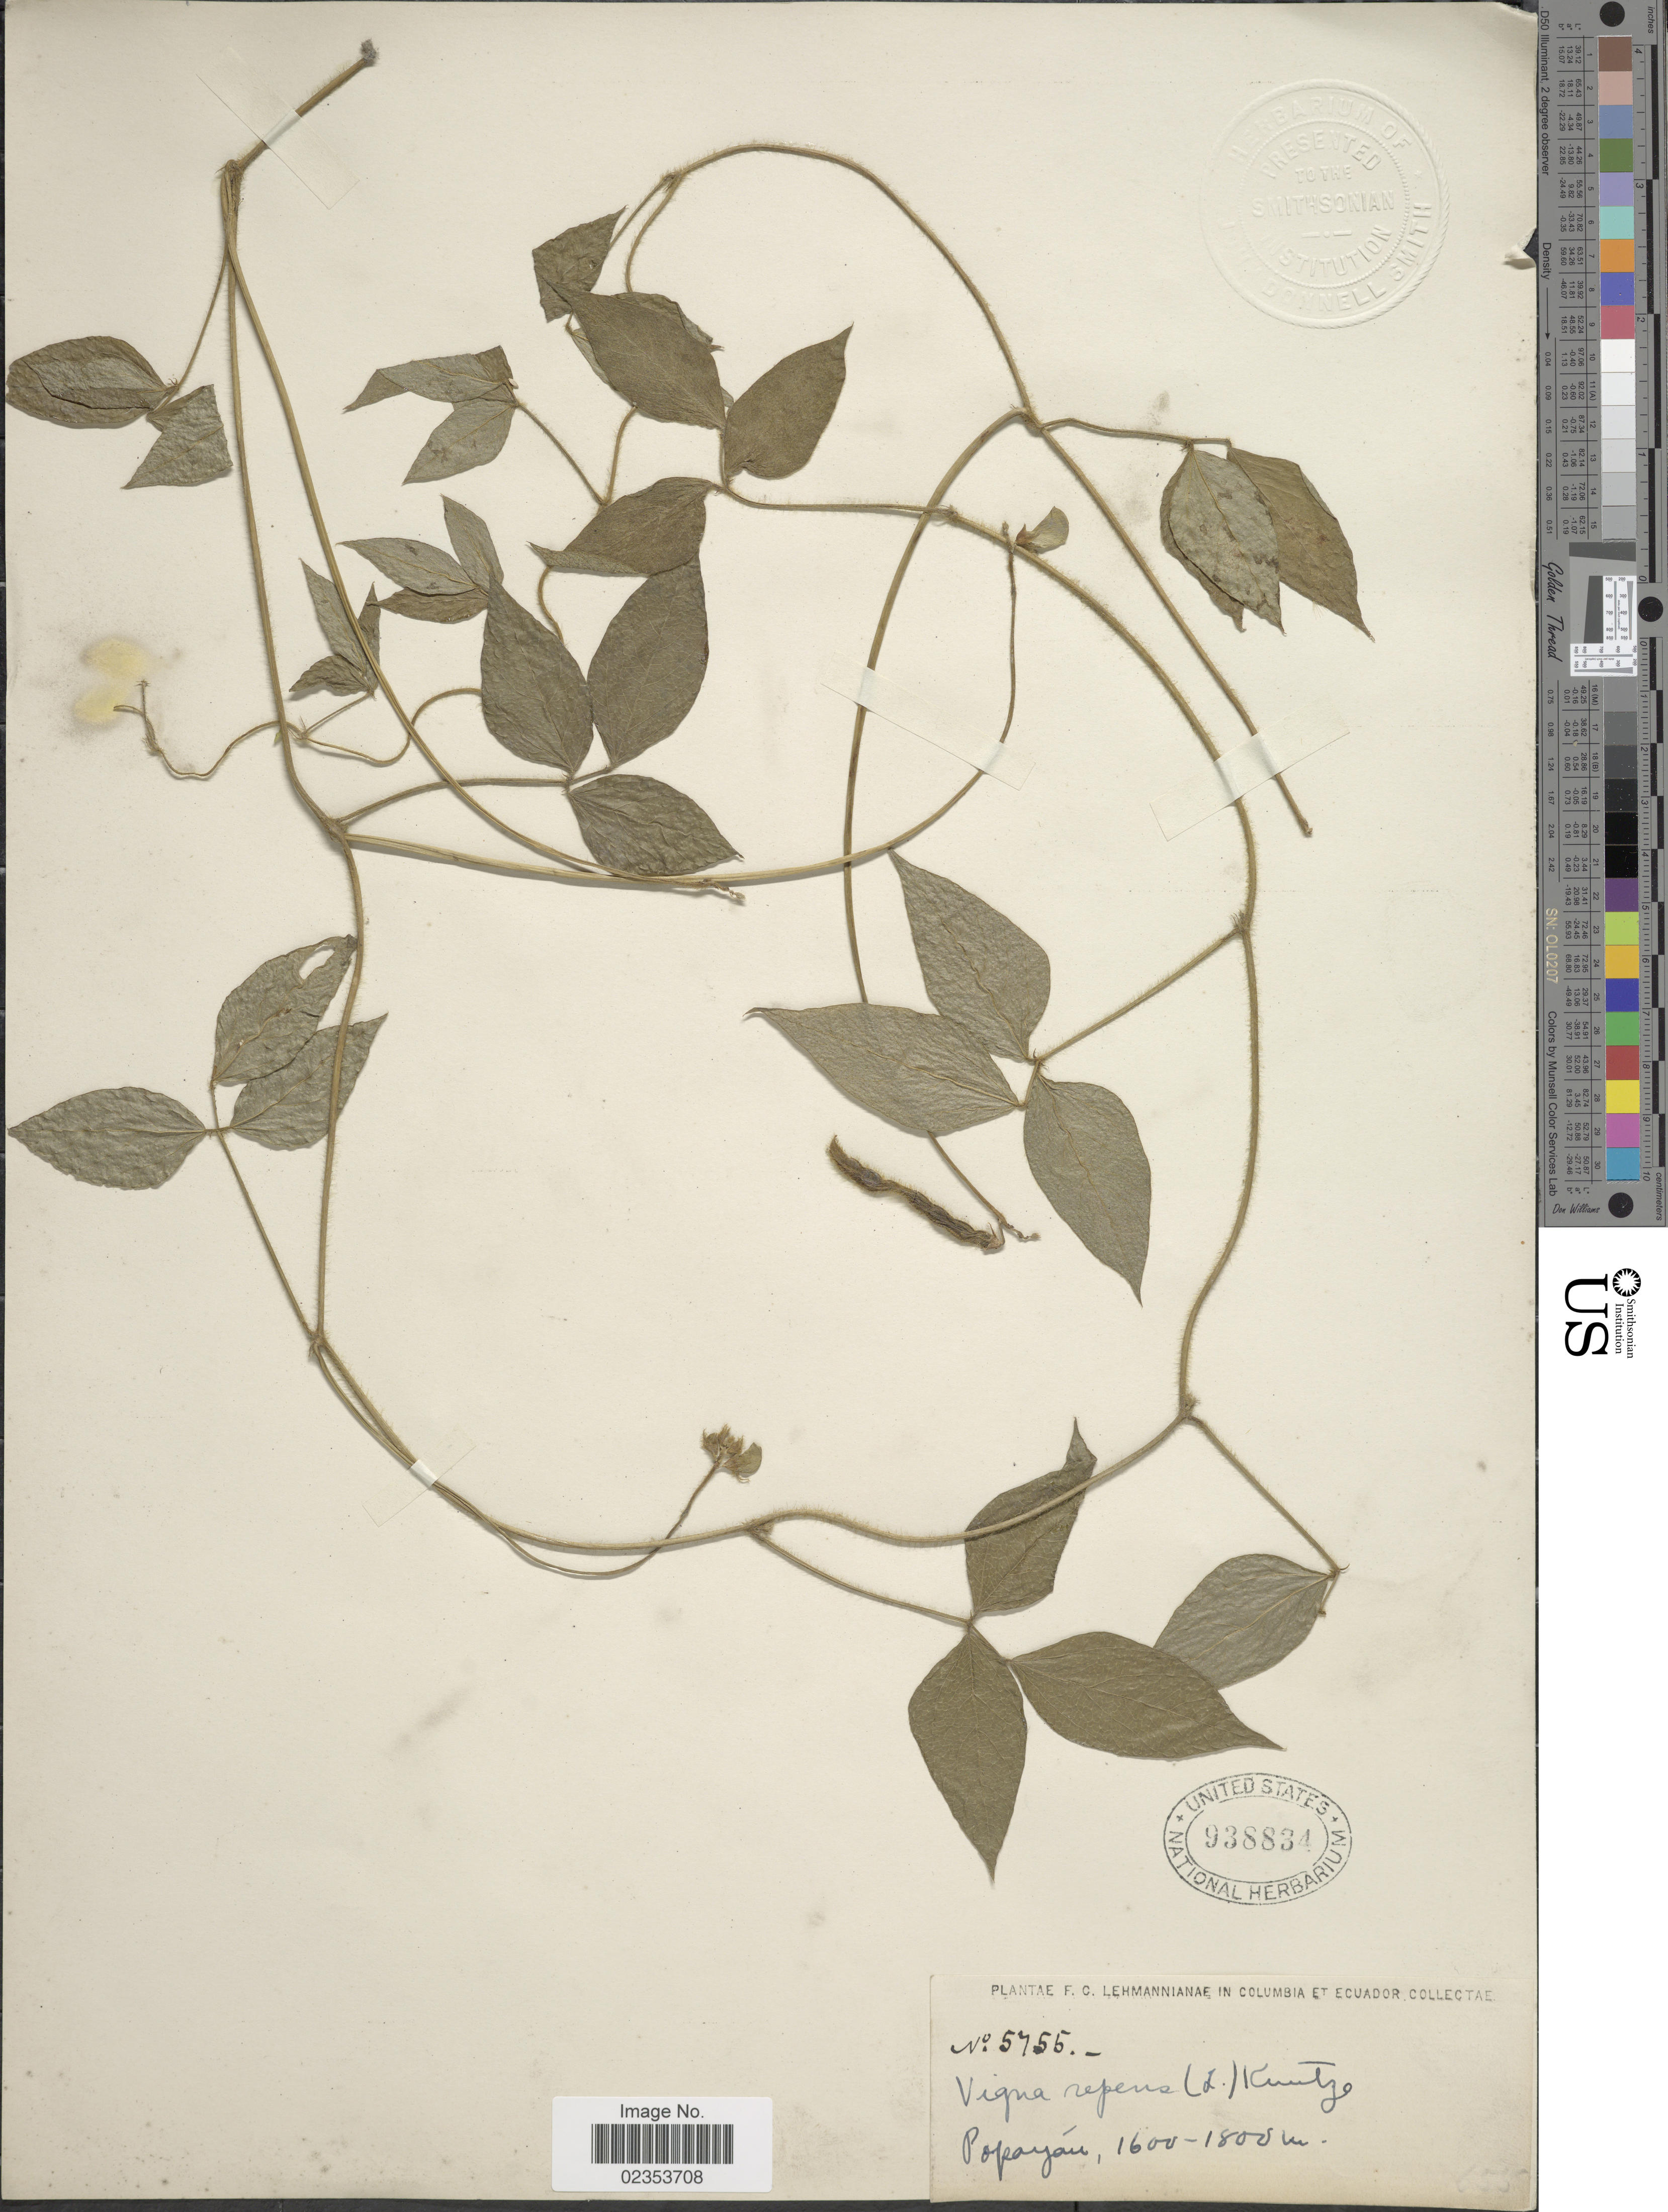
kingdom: Plantae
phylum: Tracheophyta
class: Magnoliopsida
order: Fabales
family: Fabaceae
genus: Vigna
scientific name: Vigna luteola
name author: (Jacq.) Benth.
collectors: -. Lemann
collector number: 5755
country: Colombia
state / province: Cauca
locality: Popayan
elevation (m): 1600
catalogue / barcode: US 938834